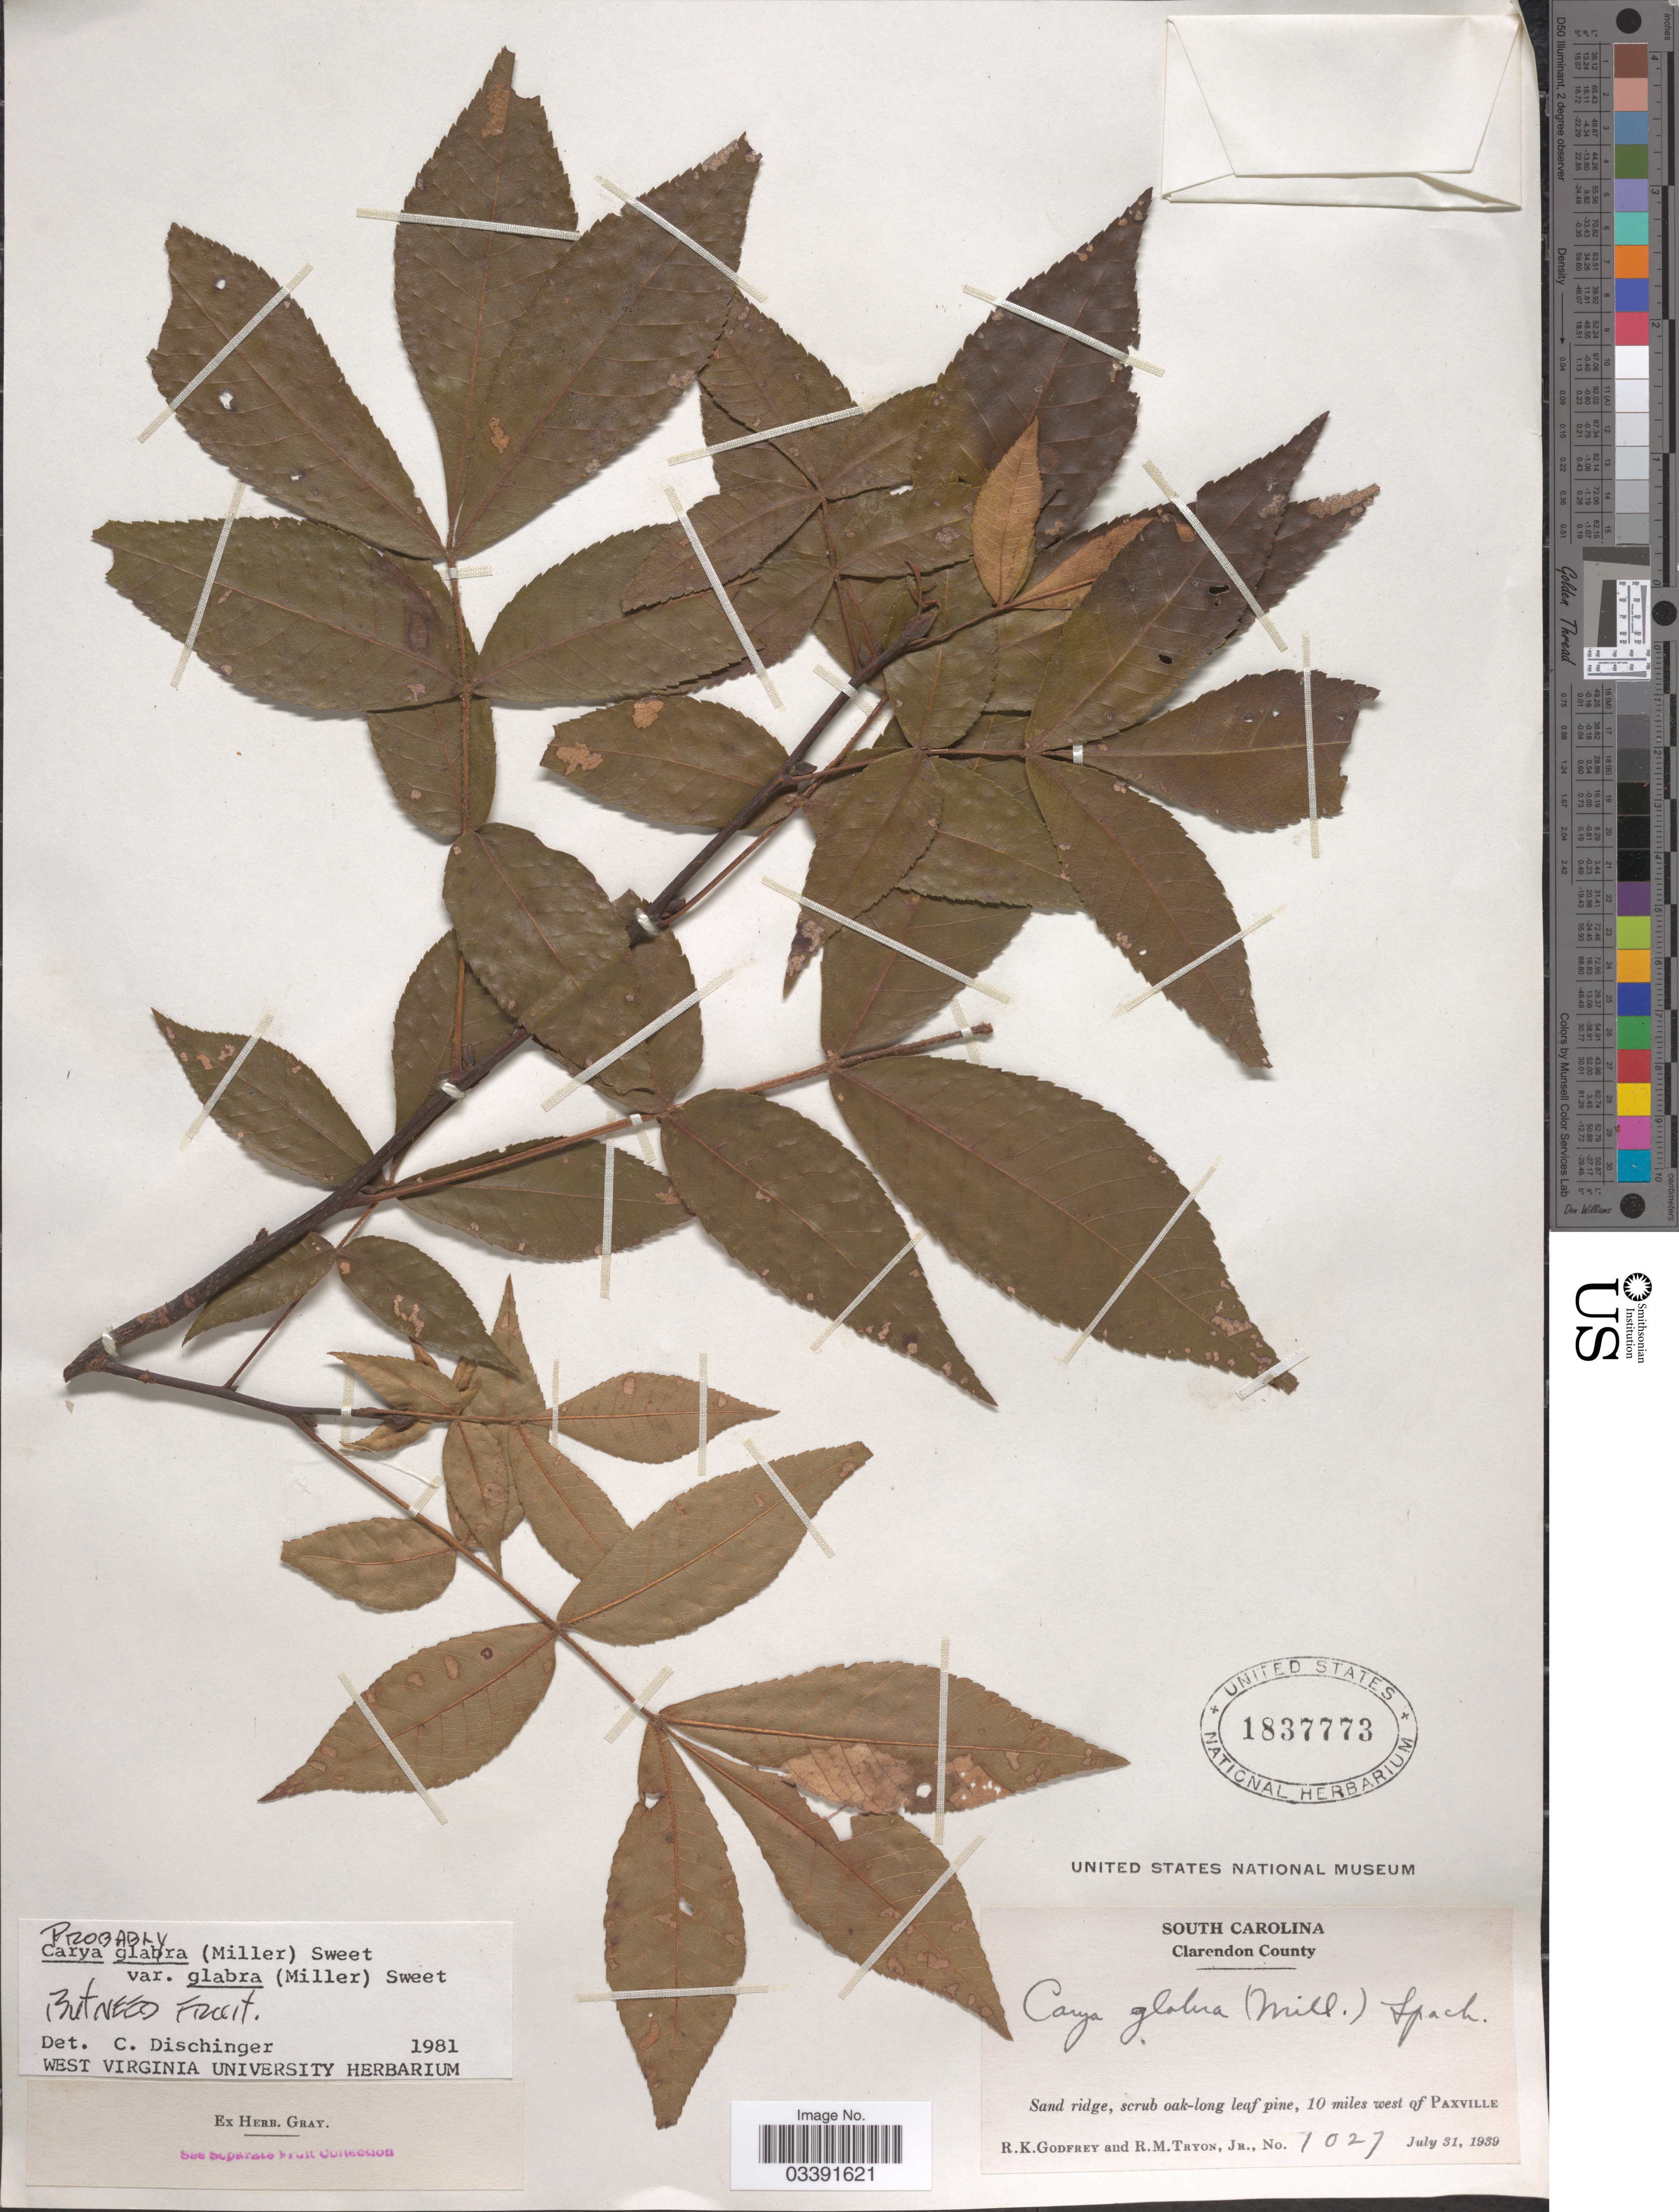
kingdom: Plantae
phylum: Tracheophyta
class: Magnoliopsida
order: Fagales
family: Juglandaceae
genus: Carya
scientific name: Carya glabra var. glabra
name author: (Mill.) Sweet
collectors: R. K. Godfrey & R. Tryon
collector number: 1027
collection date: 1939-07-31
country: United States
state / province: South Carolina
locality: Clarendon County. 10 miles west of Paxville.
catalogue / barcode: US 1837773